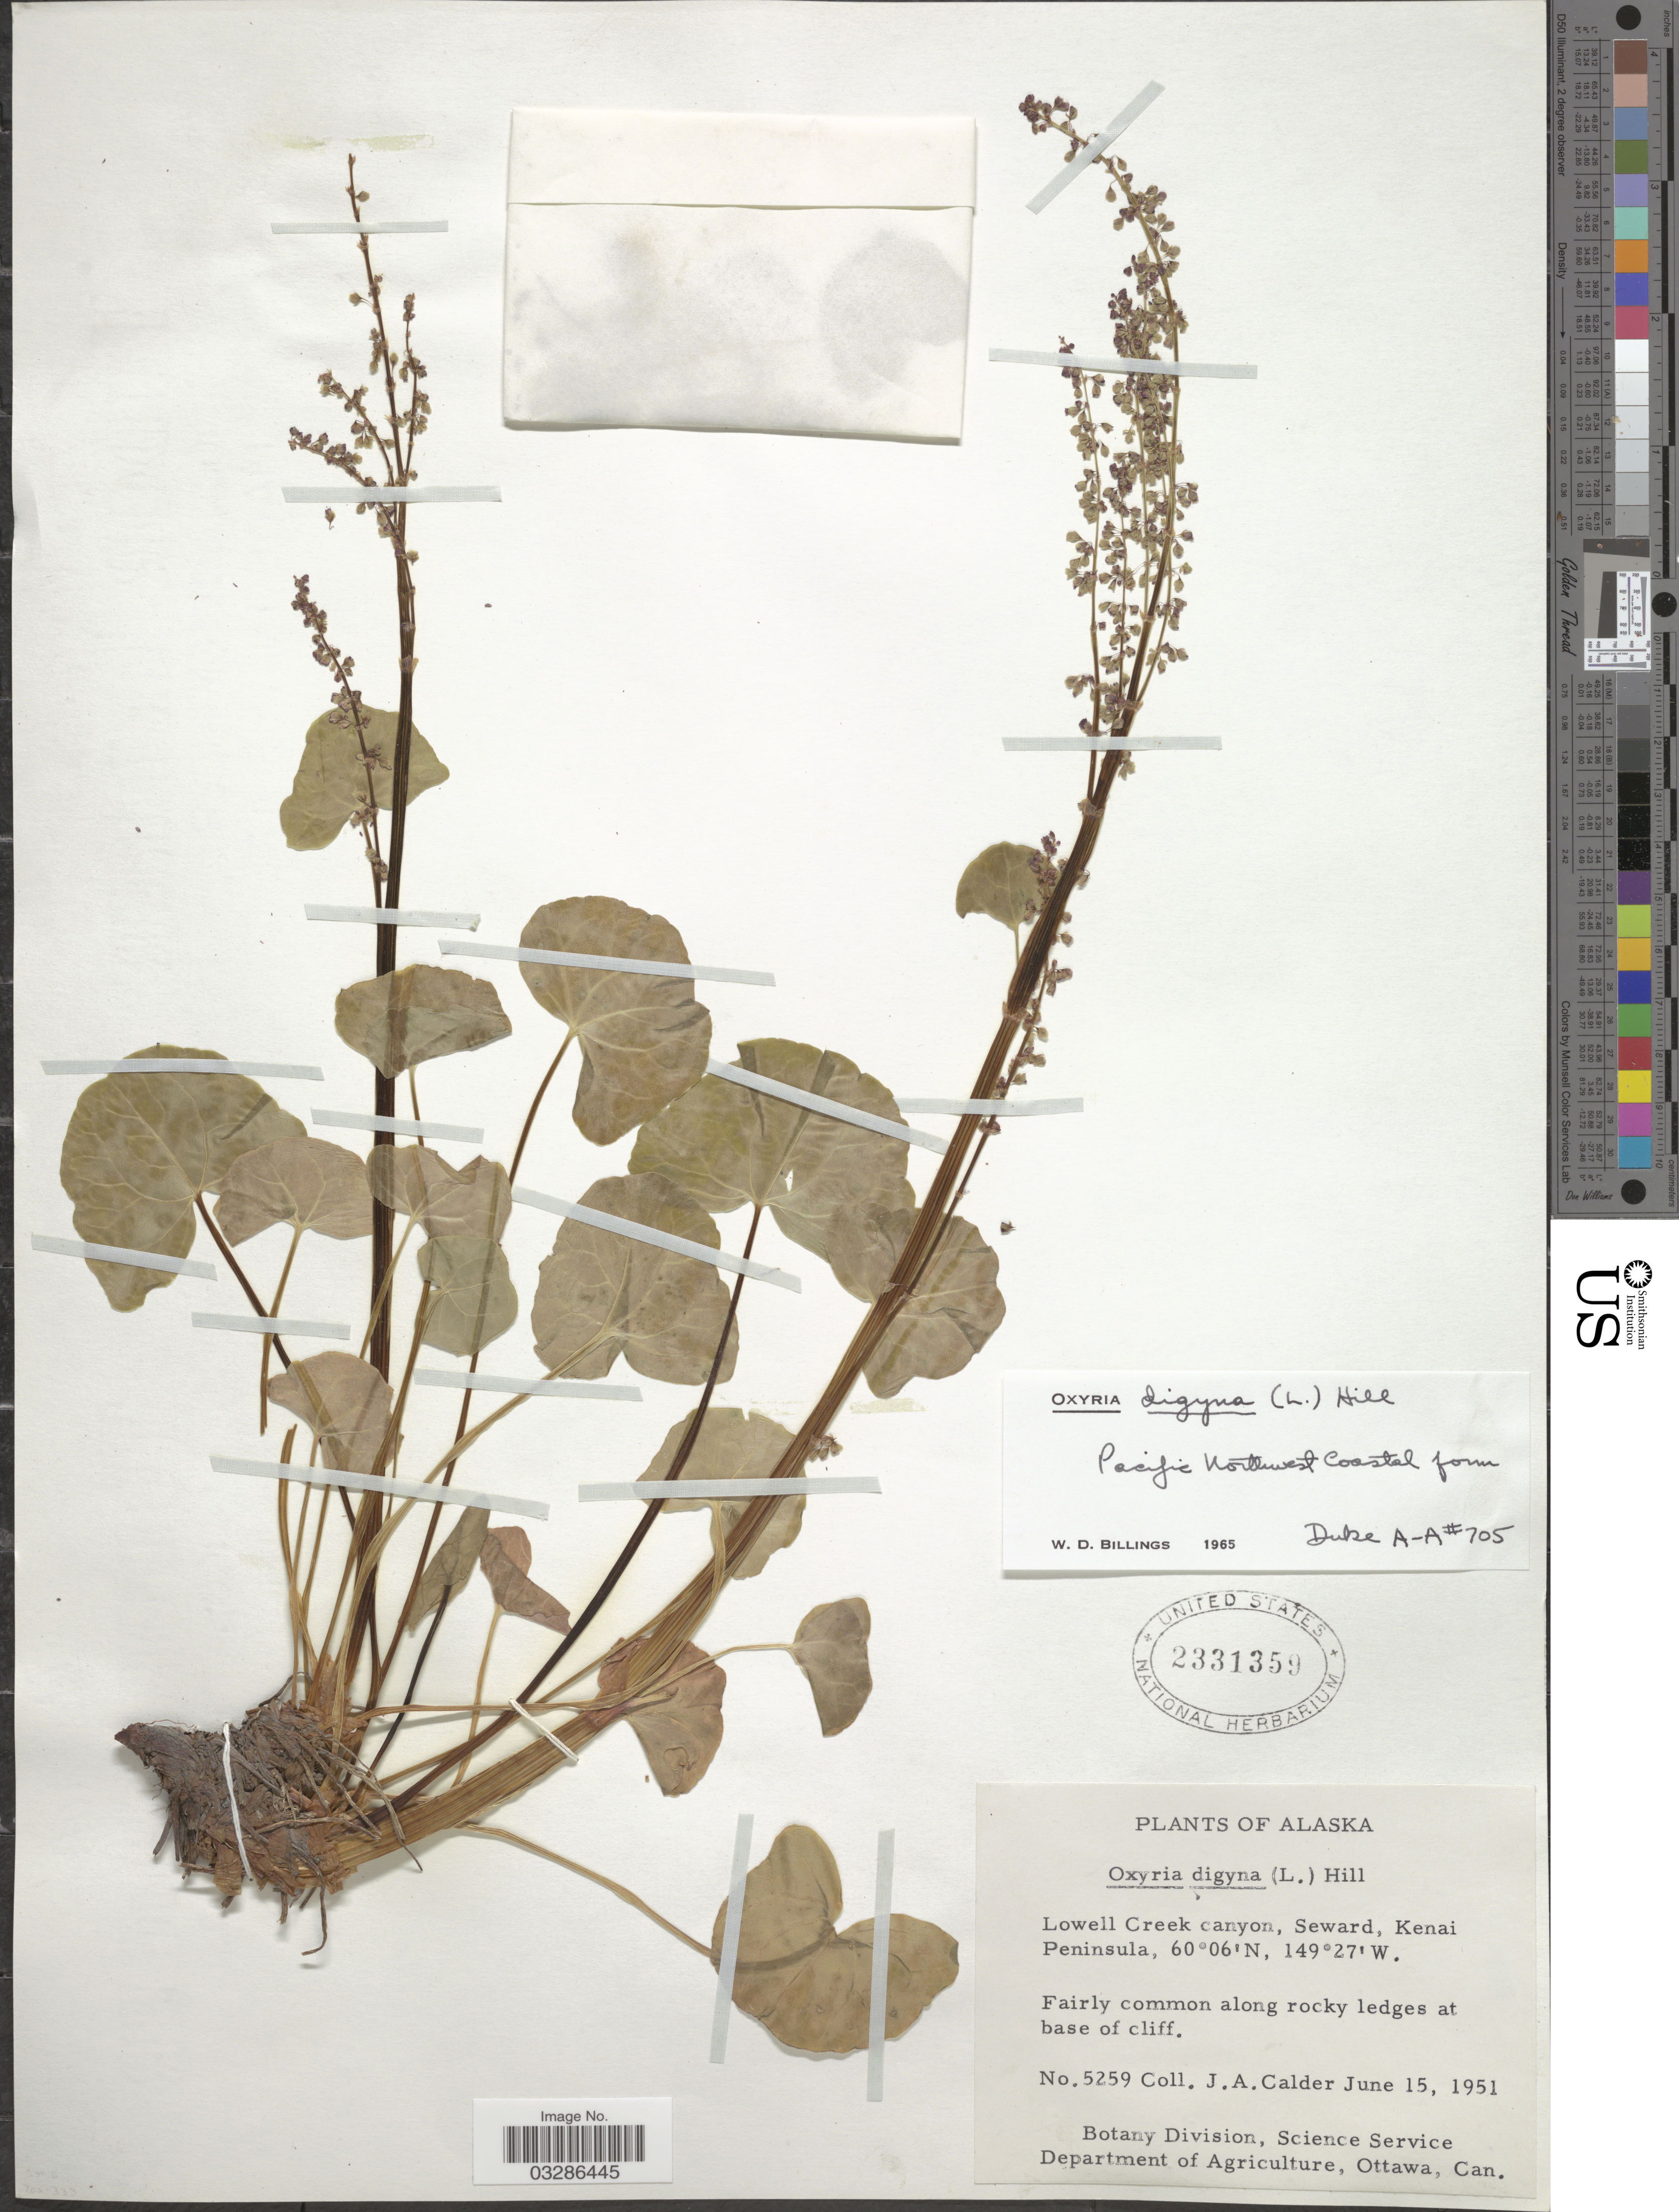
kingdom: Plantae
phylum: Tracheophyta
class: Magnoliopsida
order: Caryophyllales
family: Polygonaceae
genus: Oxyria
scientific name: Oxyria digyna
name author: (L.) Hill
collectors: J. A. Calder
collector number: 5259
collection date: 1951-06-15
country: United States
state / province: Alaska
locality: Lowell Creek canyon, Seward, Kenai Peninsula.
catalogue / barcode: US 2331359